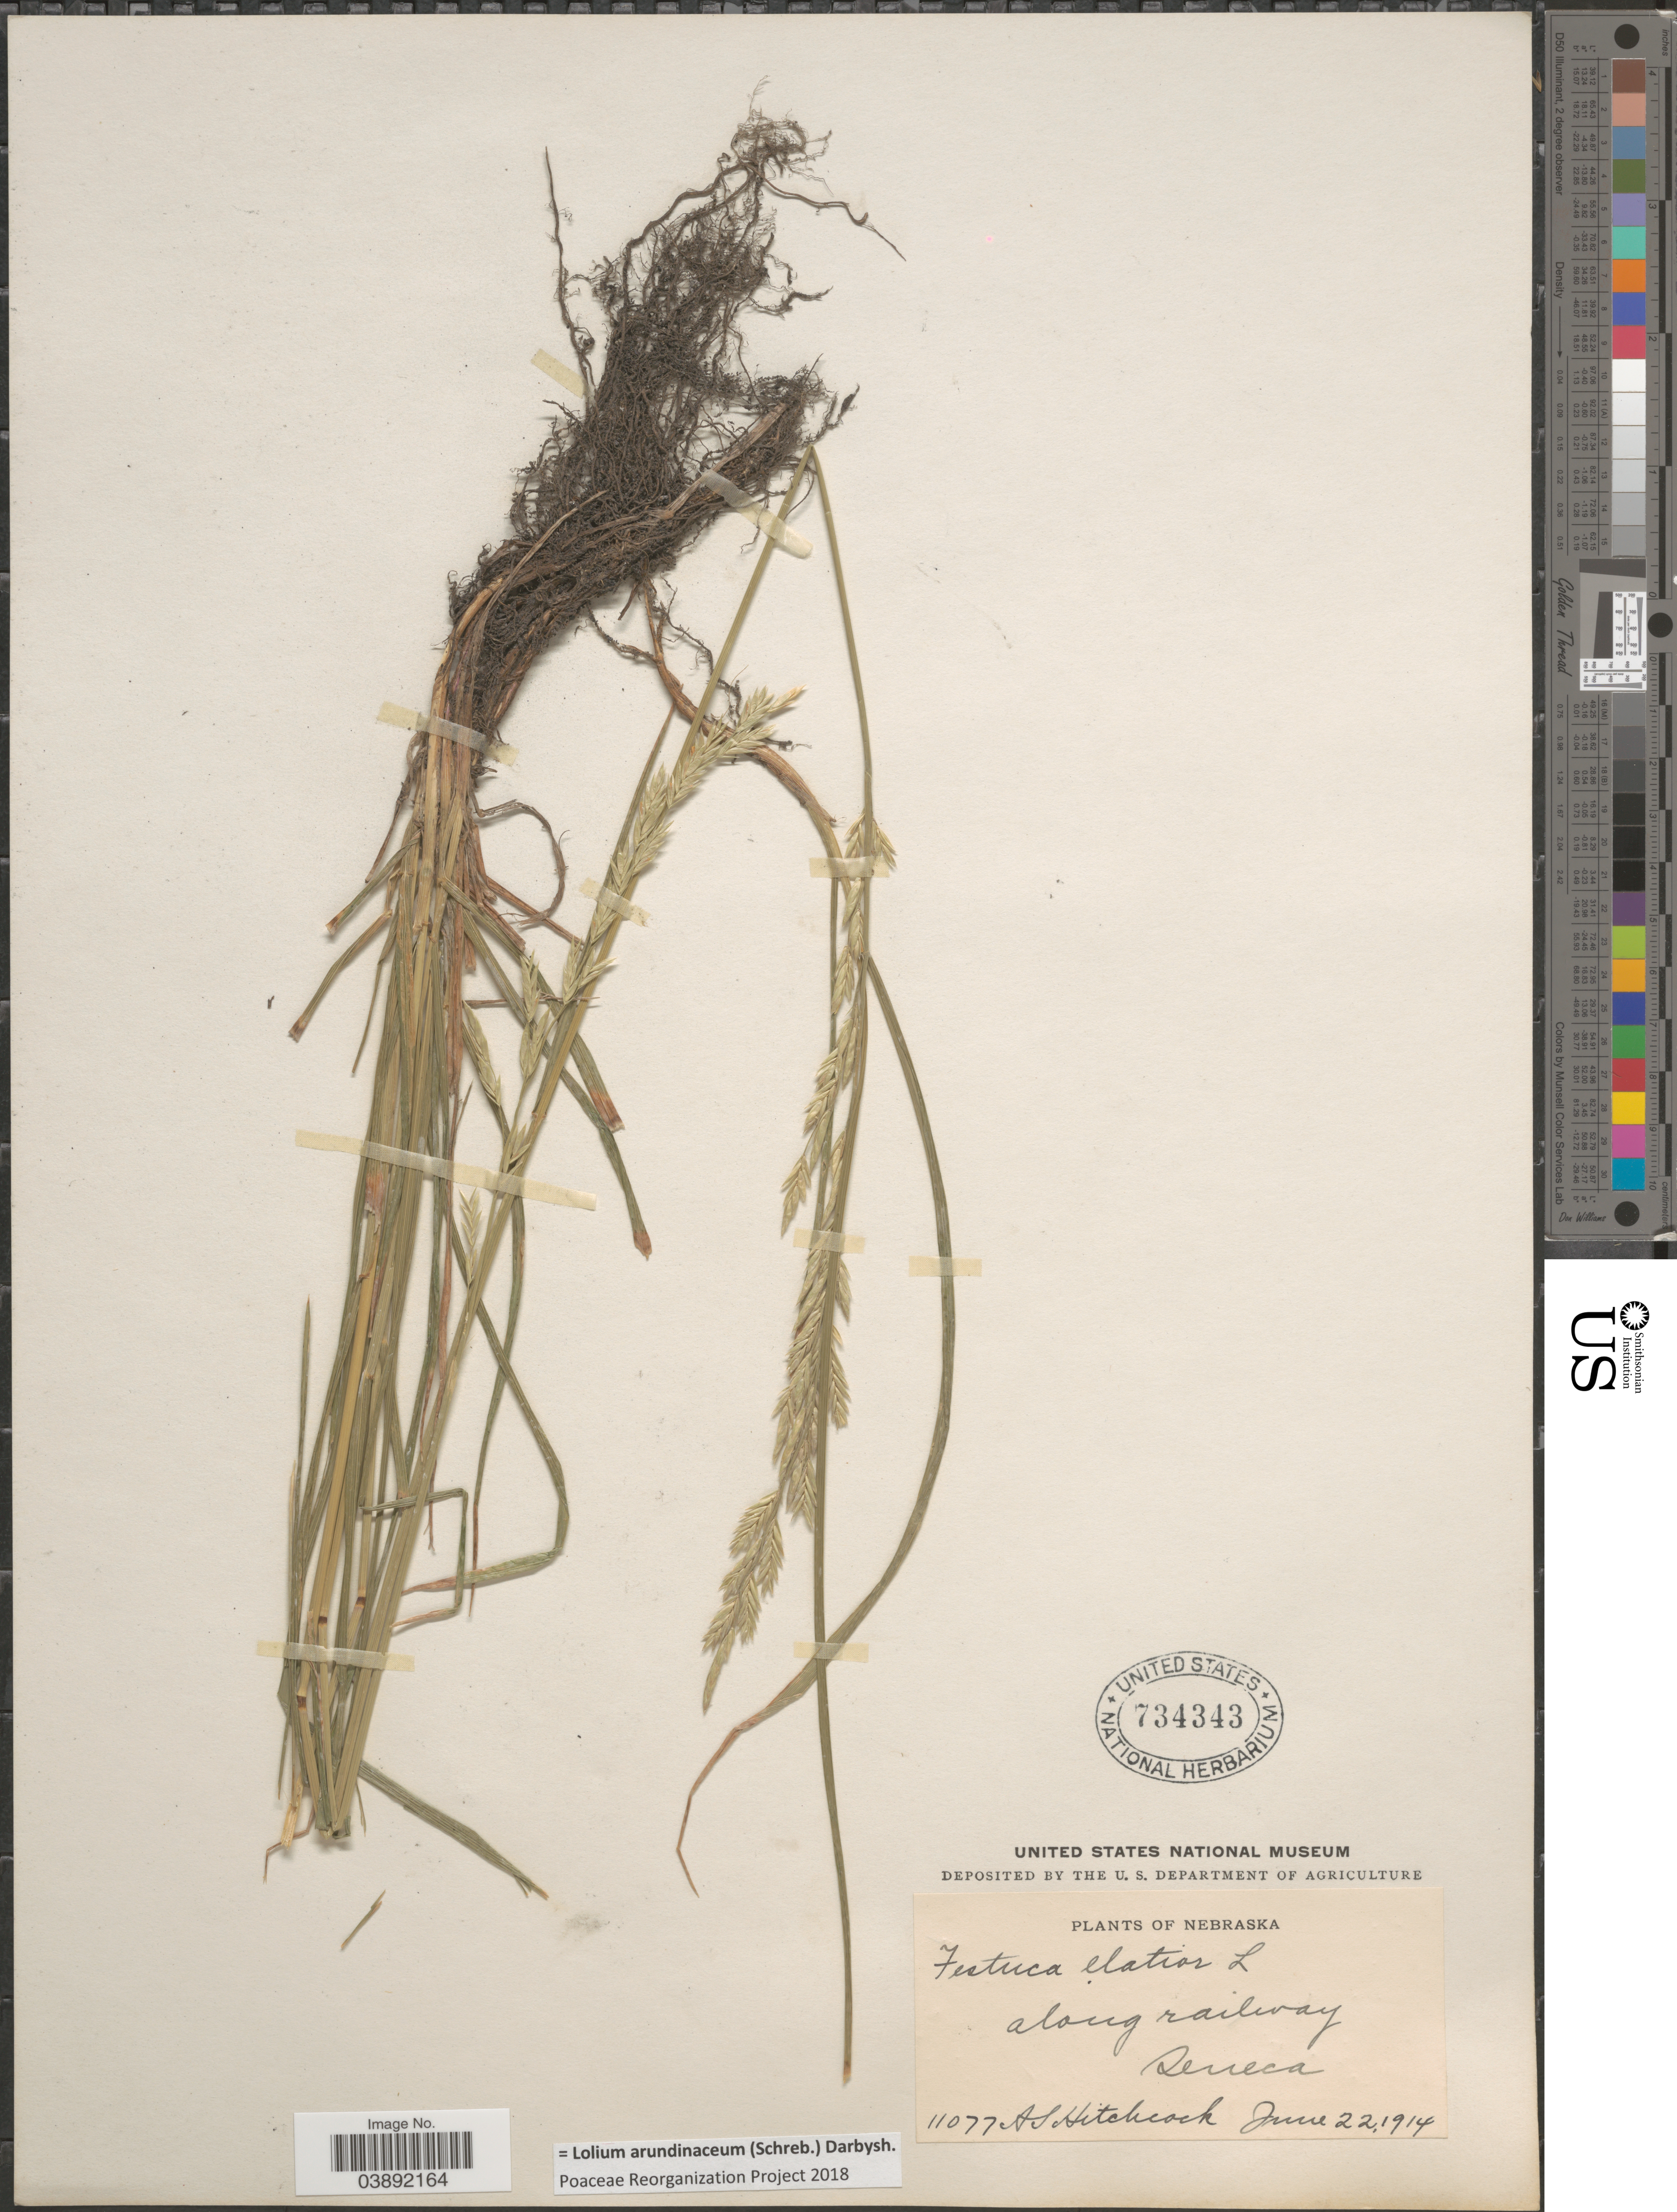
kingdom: Plantae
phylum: Tracheophyta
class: Liliopsida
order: Poales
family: Poaceae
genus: Lolium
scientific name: Lolium arundinaceum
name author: (Schreb.) Darbysh.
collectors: A. S. Hitchcock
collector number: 11077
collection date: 1914-06-22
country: United States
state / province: Nebraska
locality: Along railway Seneca.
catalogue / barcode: US 734343